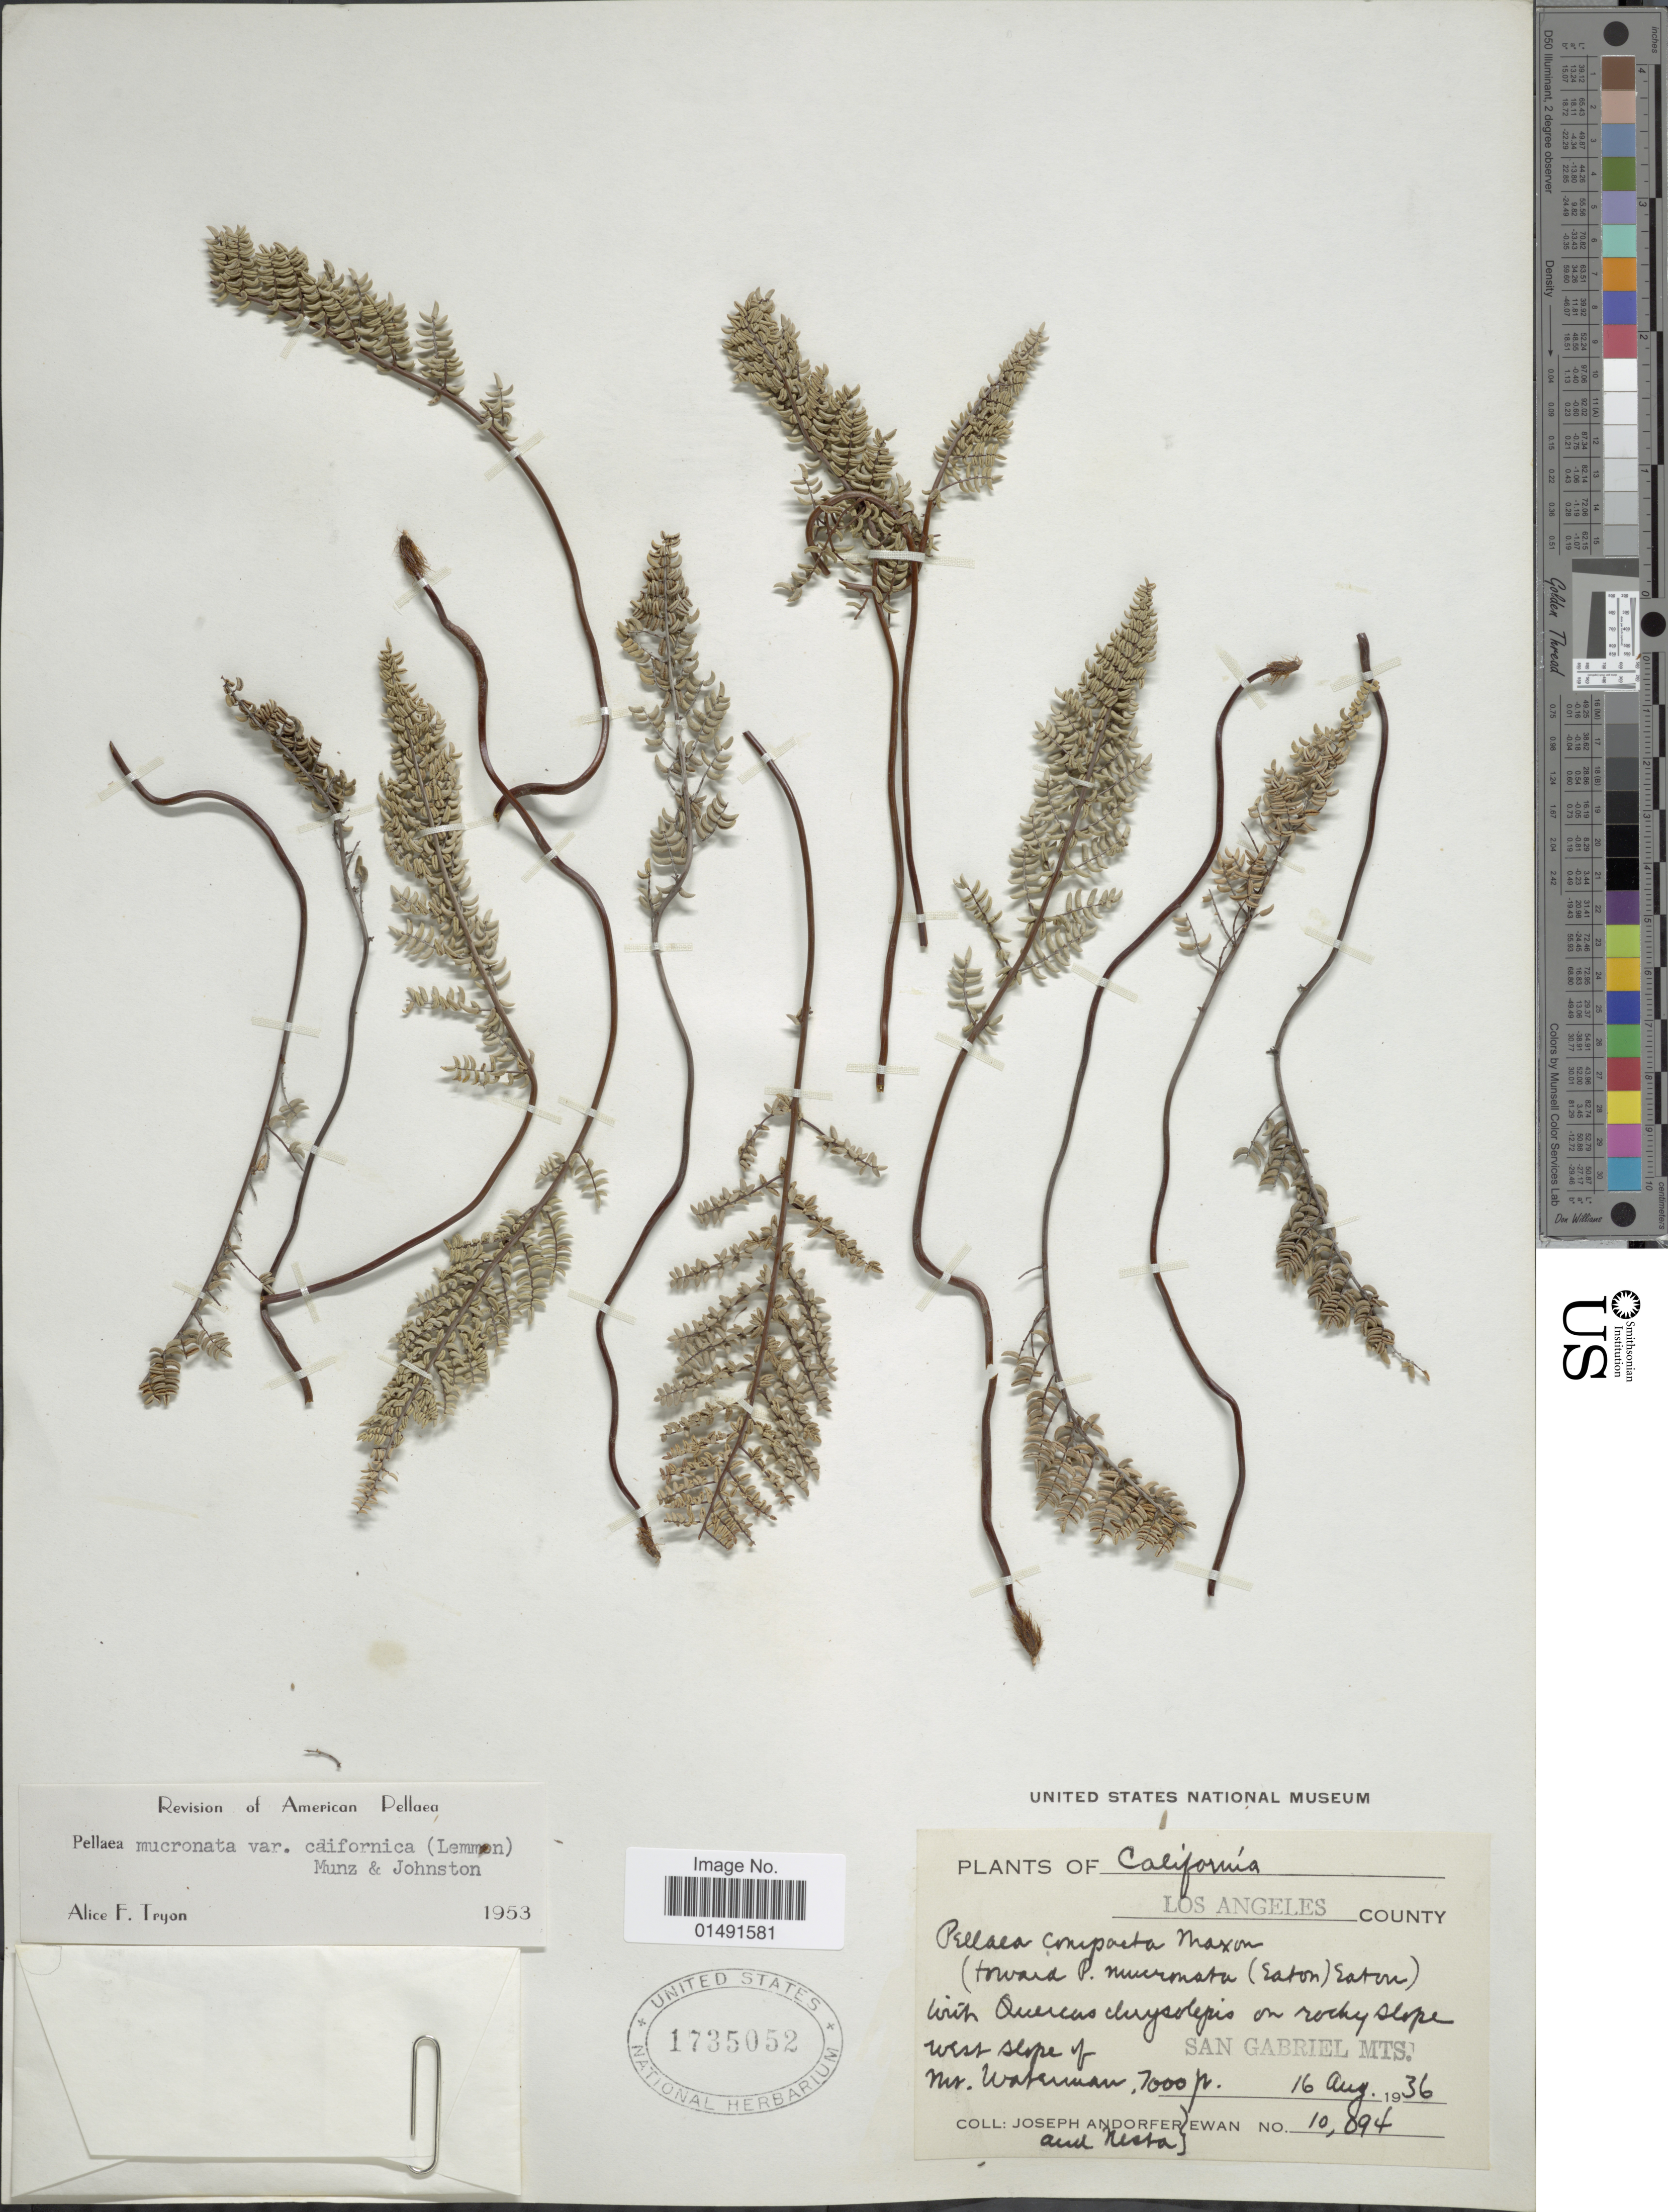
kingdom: Plantae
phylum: Tracheophyta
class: Polypodiopsida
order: Polypodiales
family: Pteridaceae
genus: Pellaea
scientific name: Pellaea mucronata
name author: (D.C. Eaton) D.C. Eaton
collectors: J. A. Ewan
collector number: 100894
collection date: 1936-08-16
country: United States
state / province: California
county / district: Los Angeles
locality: Los Angeles County,west slope of San gabriel Mts, Mt Waterman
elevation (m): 2134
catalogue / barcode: US 1735052